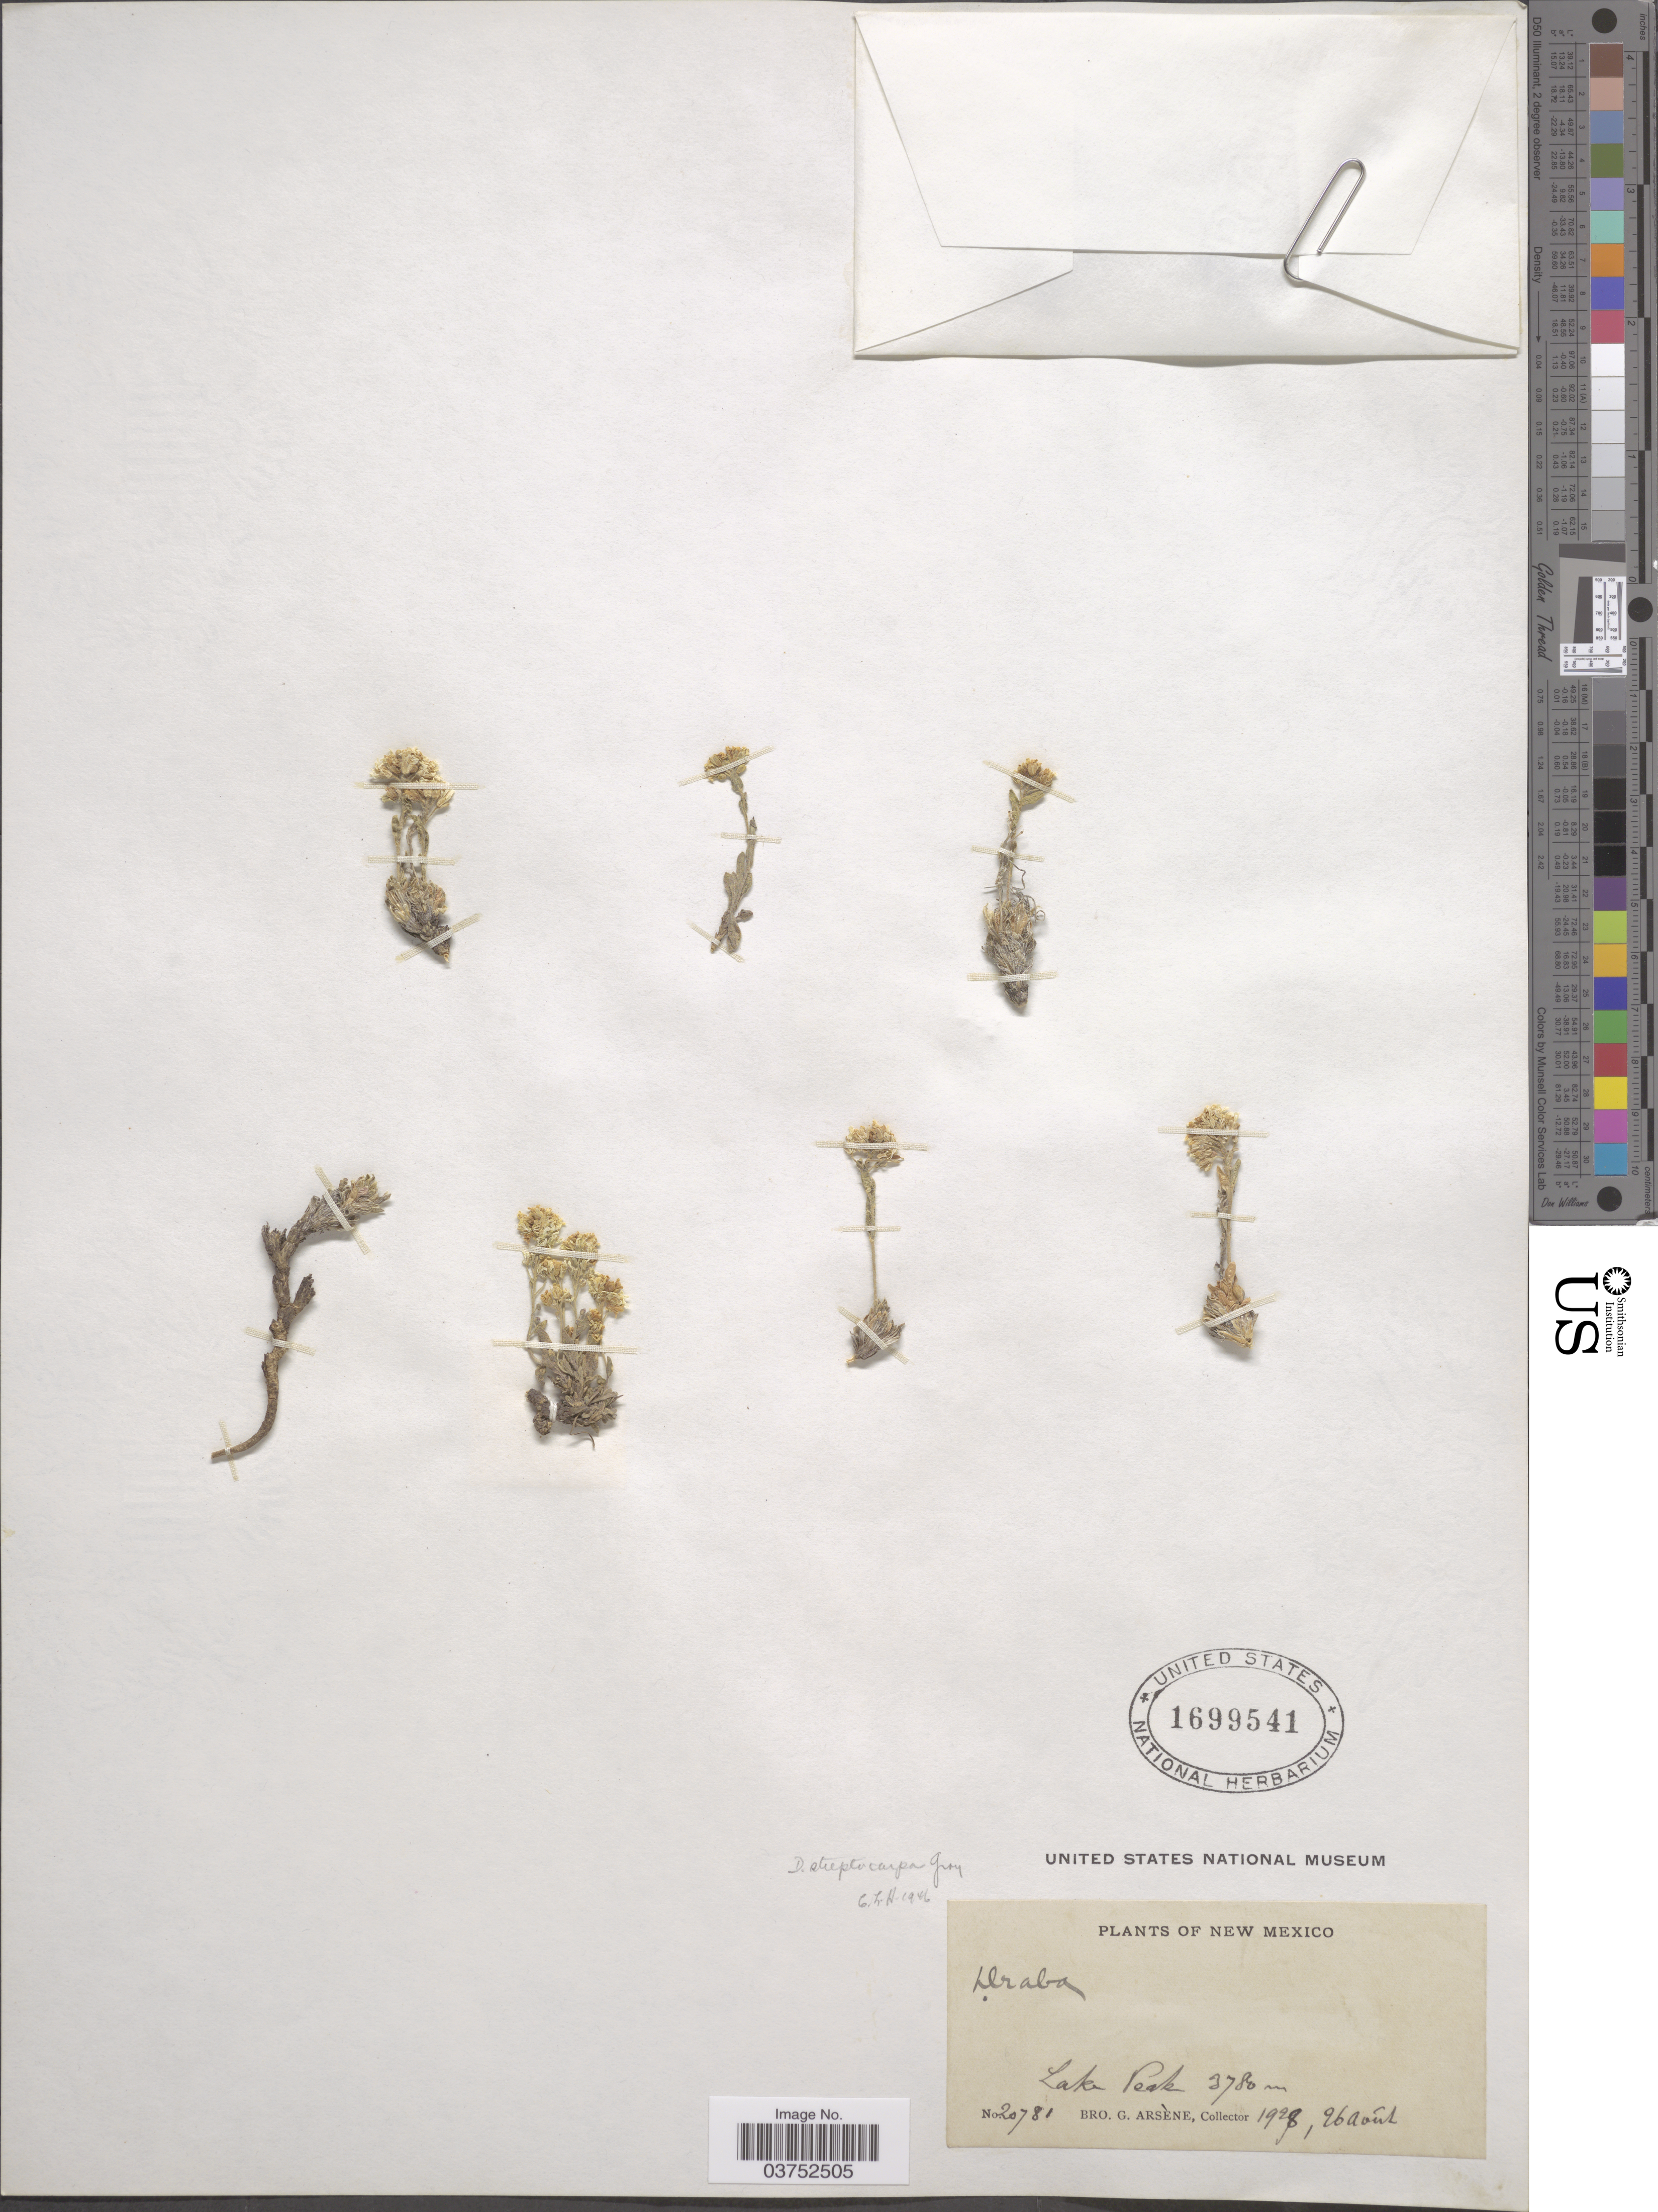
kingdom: Plantae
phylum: Tracheophyta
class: Magnoliopsida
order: Brassicales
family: Brassicaceae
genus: Draba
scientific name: Draba streptocarpa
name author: A. Gray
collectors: Bro. G. Arsène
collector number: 20781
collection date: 1928-08-26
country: United States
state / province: New Mexico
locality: Lake Peak.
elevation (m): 3780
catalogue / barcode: US 1699541